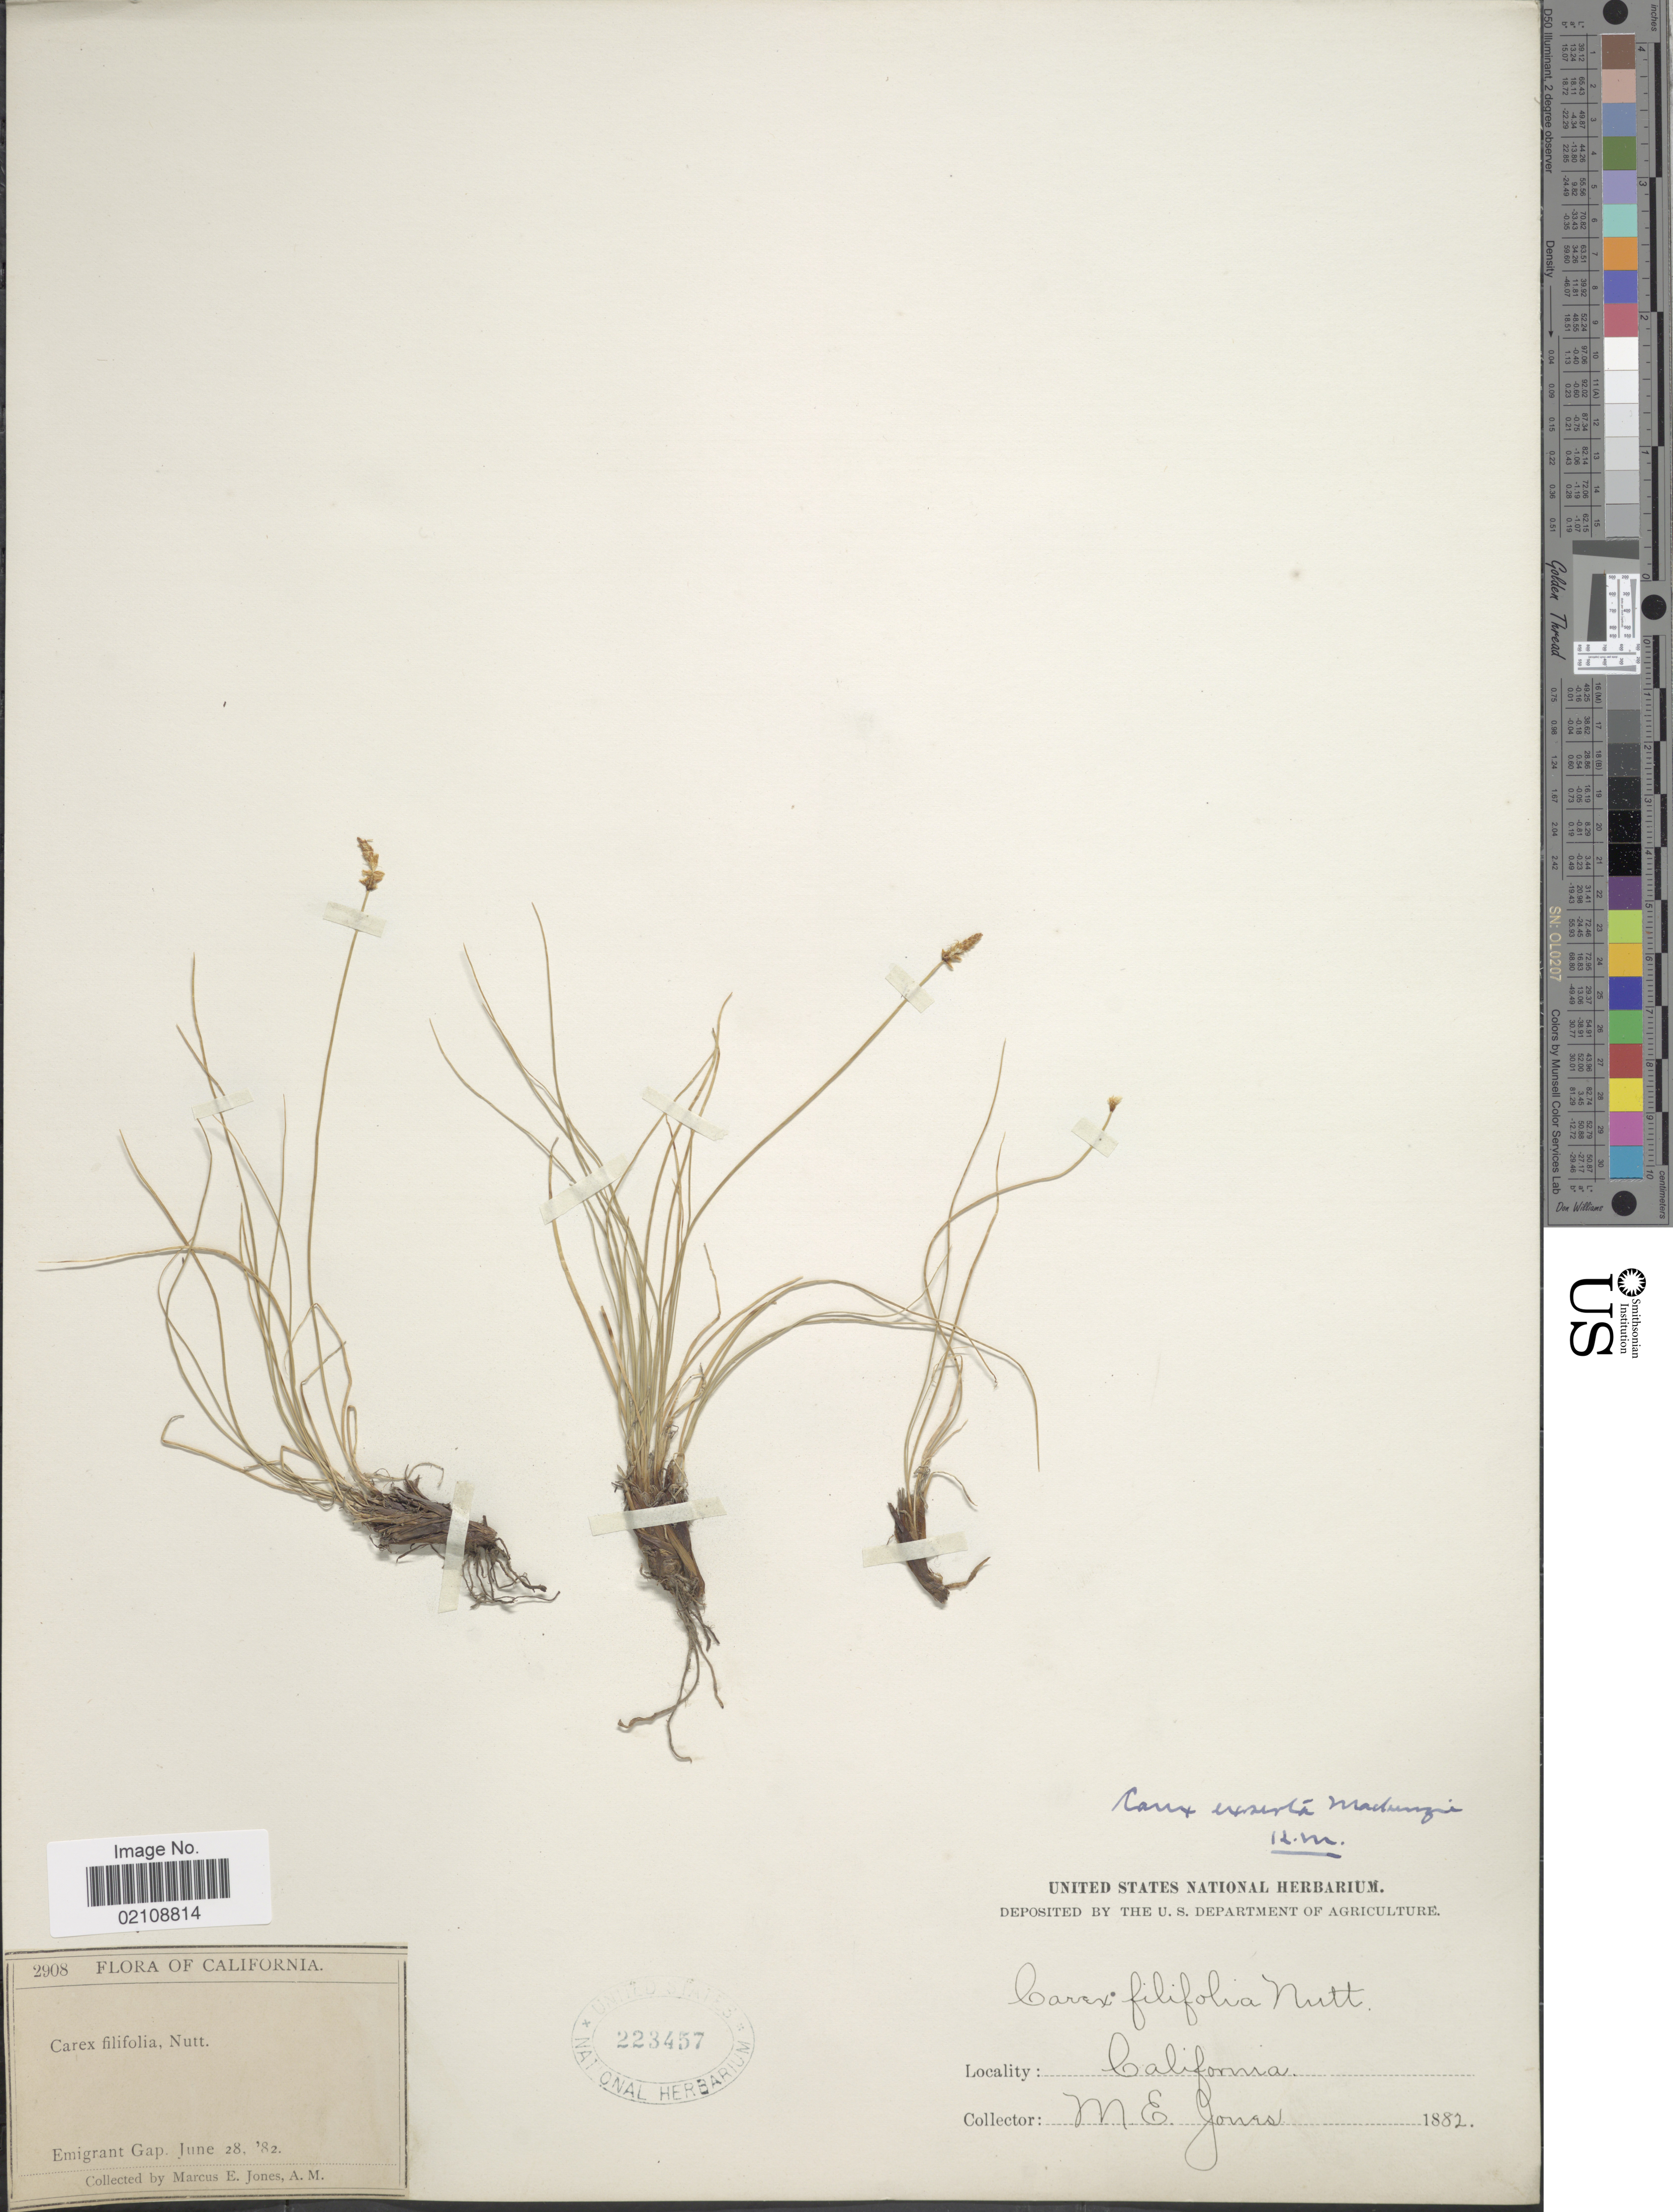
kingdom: Plantae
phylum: Tracheophyta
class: Liliopsida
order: Poales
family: Cyperaceae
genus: Carex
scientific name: Carex filifolia var. erostrata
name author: Kük.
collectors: M. E. Jones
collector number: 2908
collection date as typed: Transcribed d/m/y: 28/6/82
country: United States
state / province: California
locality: Emigrant Gap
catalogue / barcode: US 223457